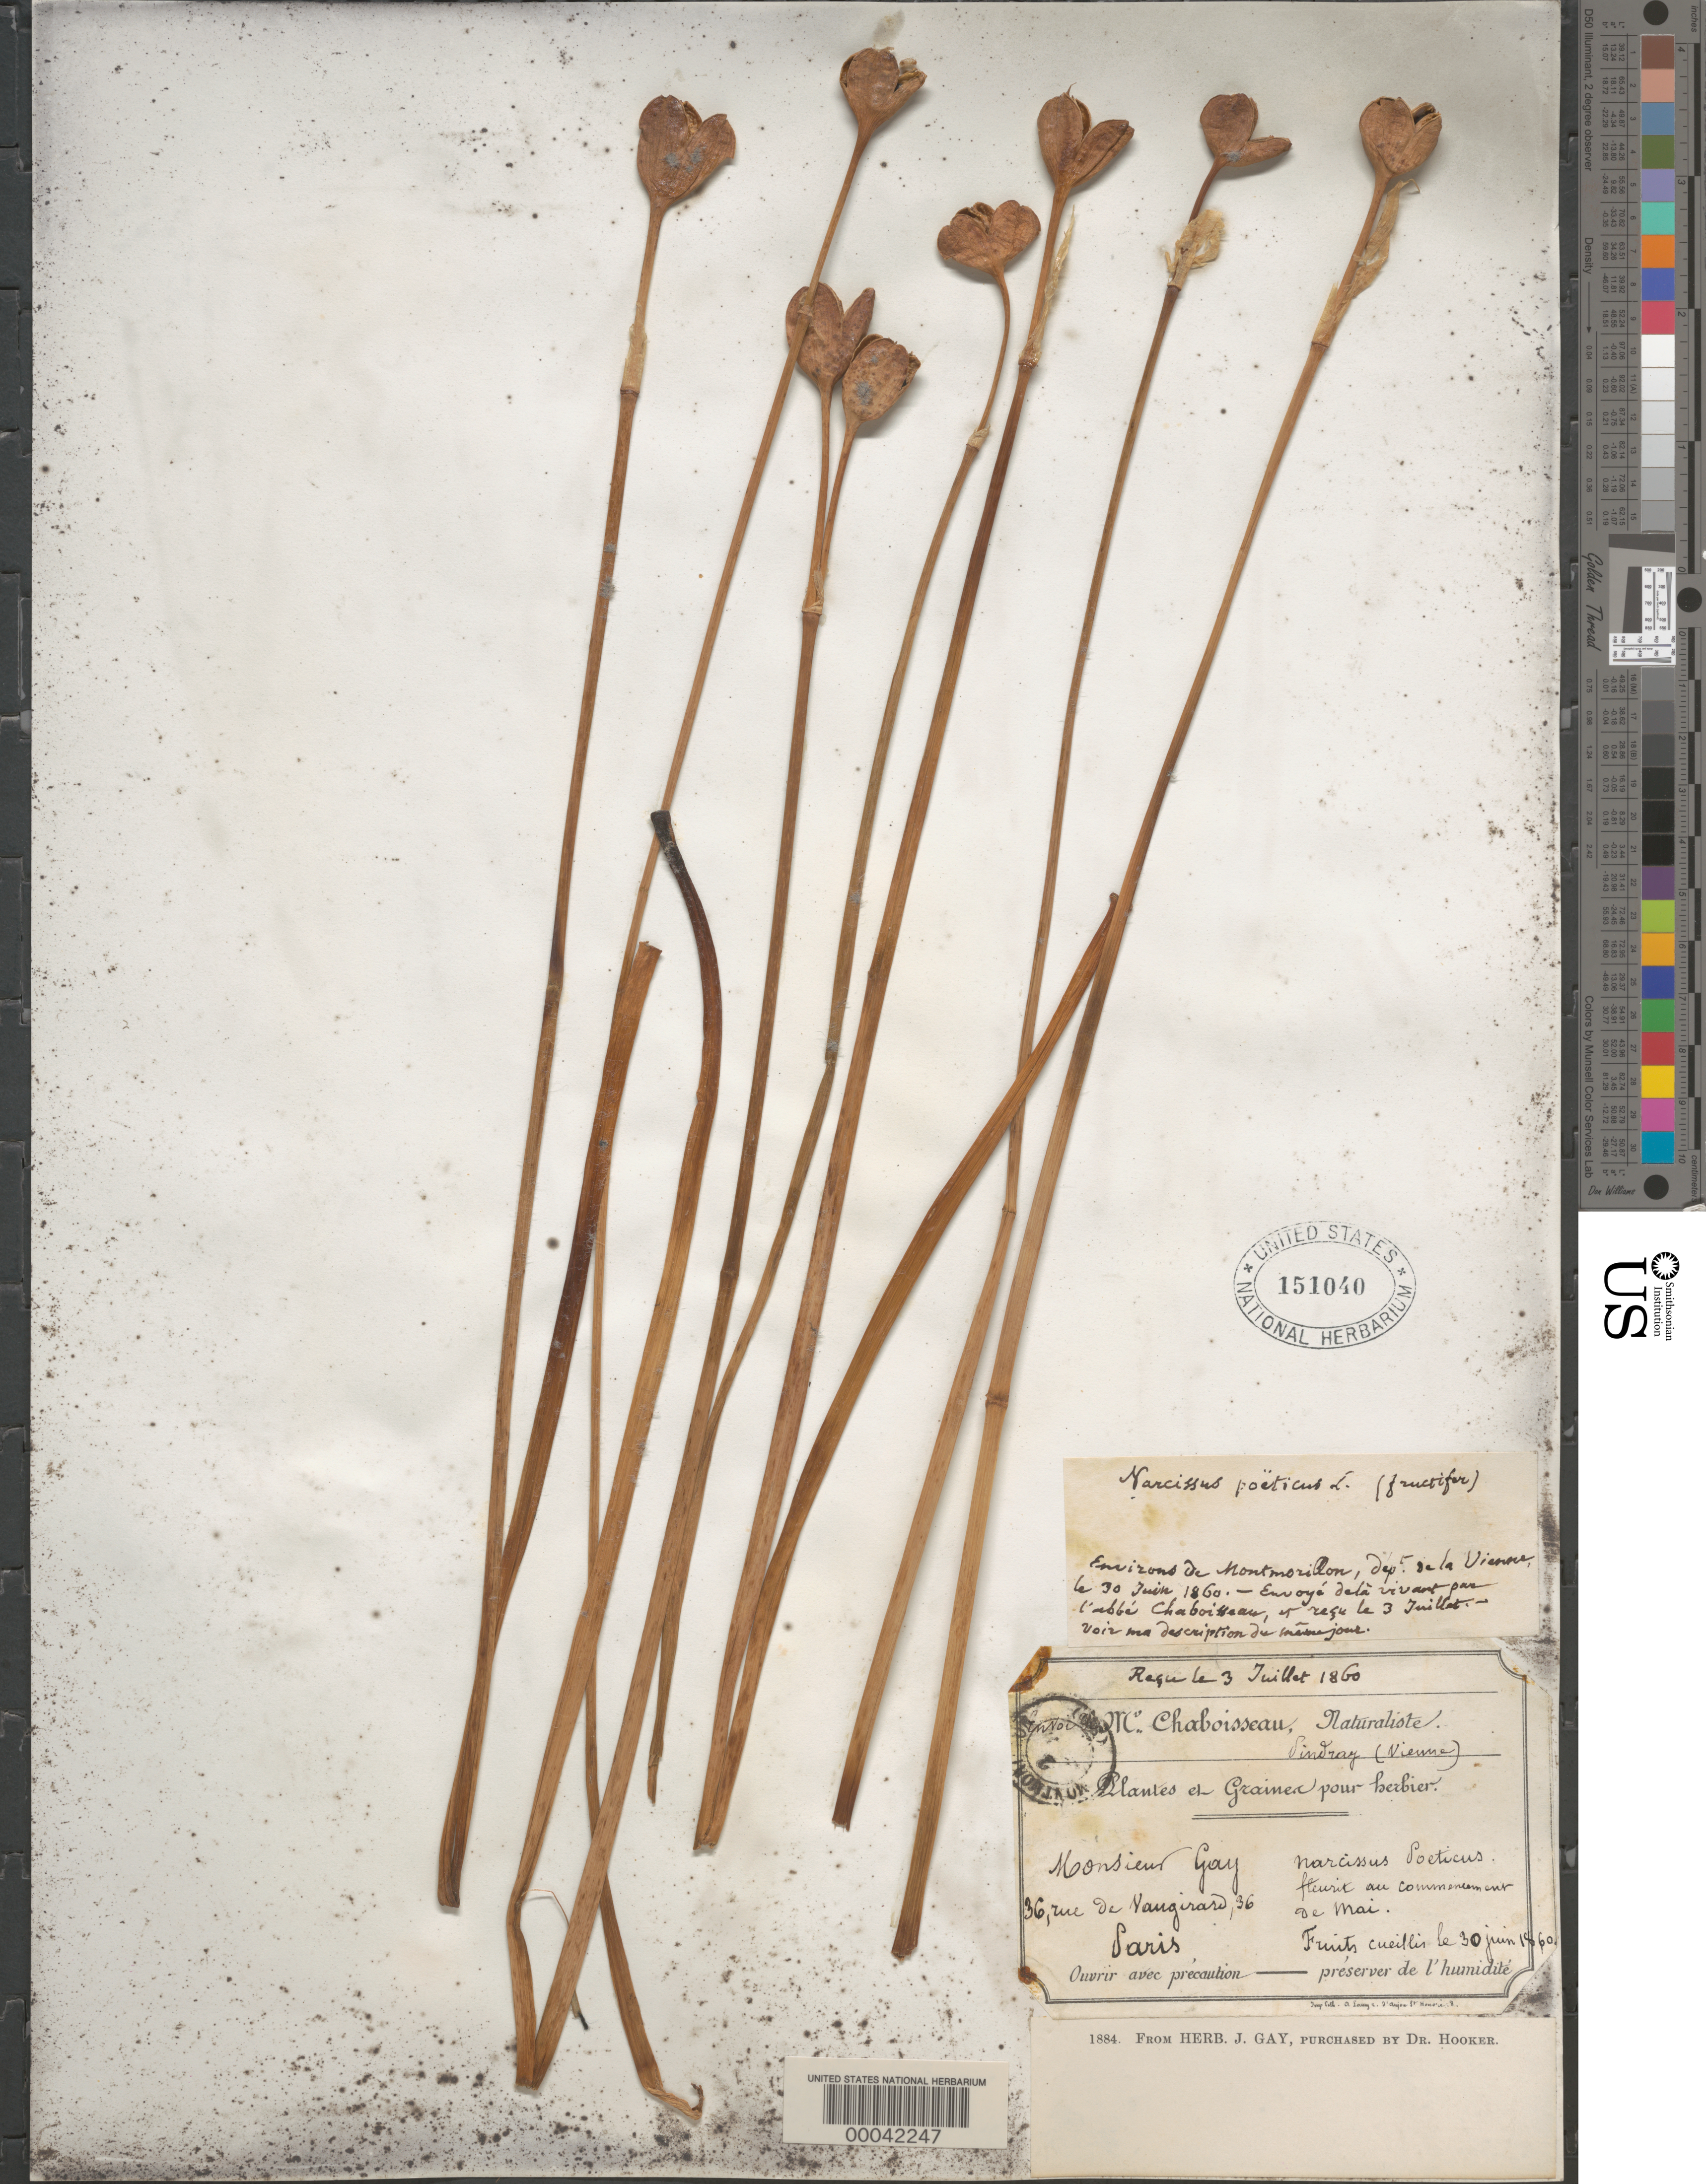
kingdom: Plantae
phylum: Tracheophyta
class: Liliopsida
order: Asparagales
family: Amaryllidaceae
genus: Narcissus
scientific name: Narcissus poeticus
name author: L.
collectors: J. Gay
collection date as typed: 30 Jun 1860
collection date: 1860-06-30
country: France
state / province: Nouvelle-Aquitaine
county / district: Vienne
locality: Environs de Montmorillon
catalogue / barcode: US 151040